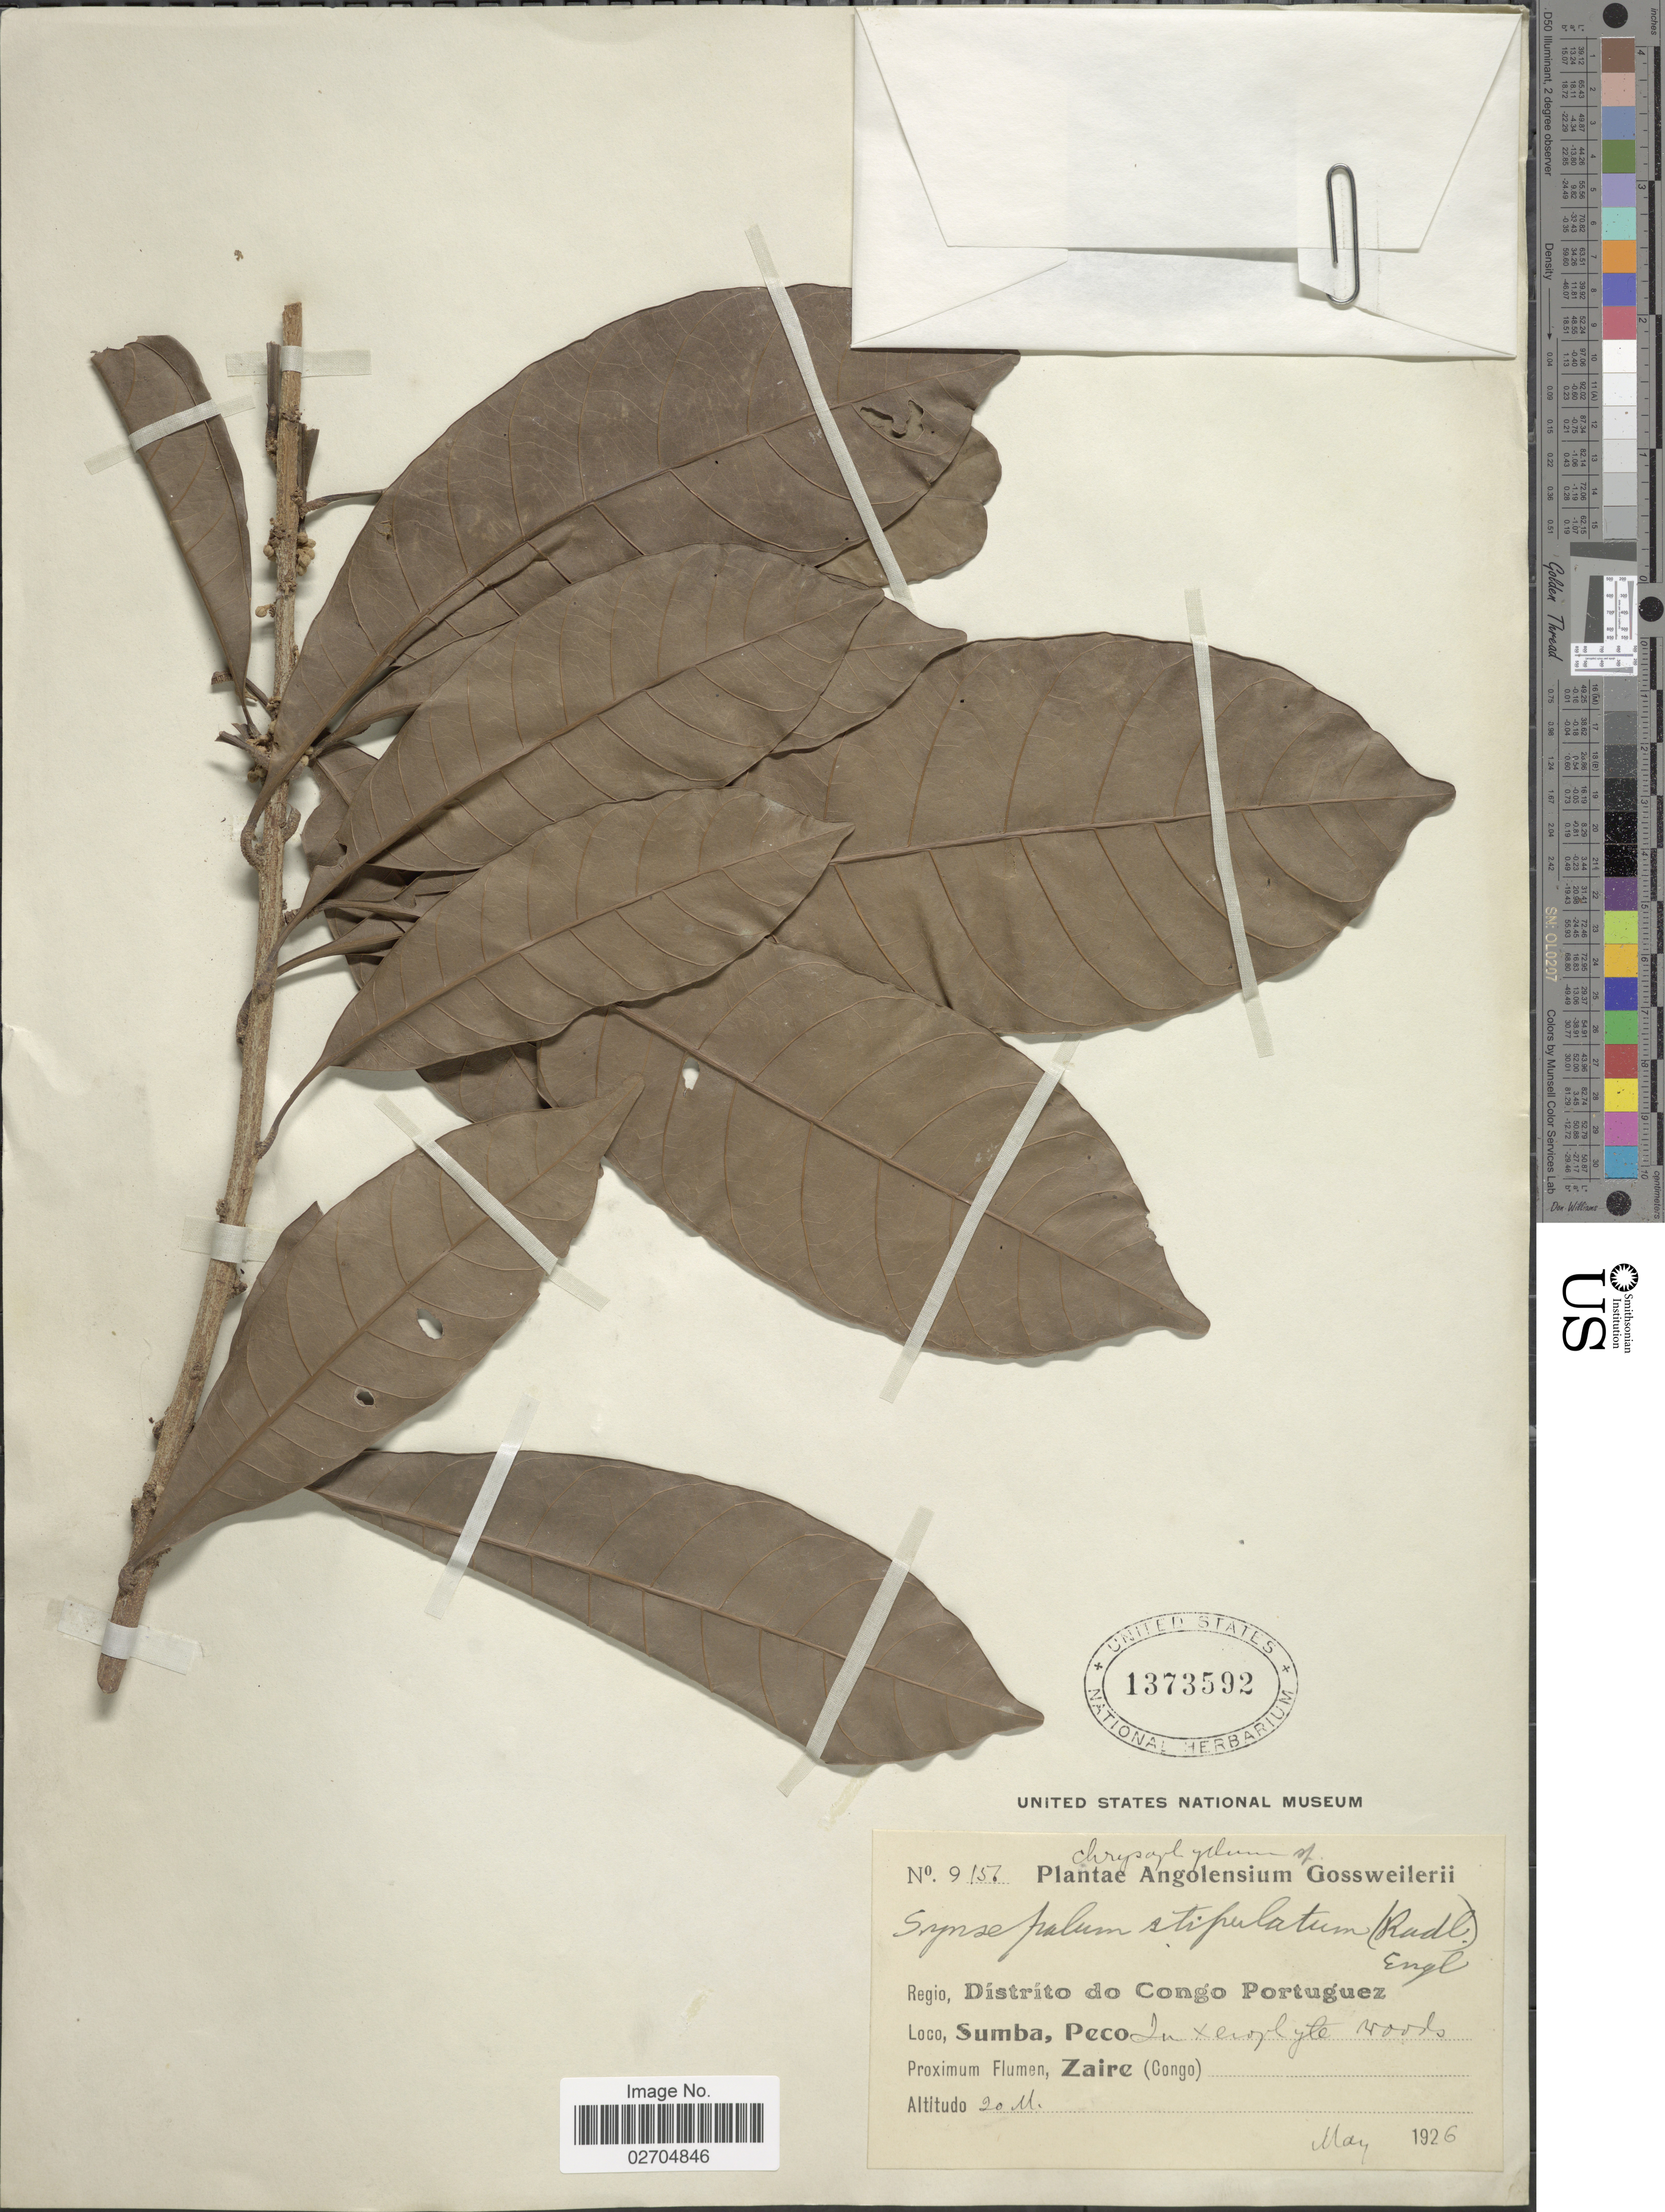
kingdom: Plantae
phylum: Tracheophyta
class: Magnoliopsida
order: Ericales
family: Sapotaceae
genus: Synsepalum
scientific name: Synsepalum stipulatum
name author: (Radlk.) Engl.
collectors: -. Gossweiler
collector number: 9156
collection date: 1926-05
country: Angola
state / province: Zaire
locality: Angolensium. Regio, Distrito do Congo Portuguez. Sumba, PEco. Zaire (Congo)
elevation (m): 20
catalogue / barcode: US 1373592